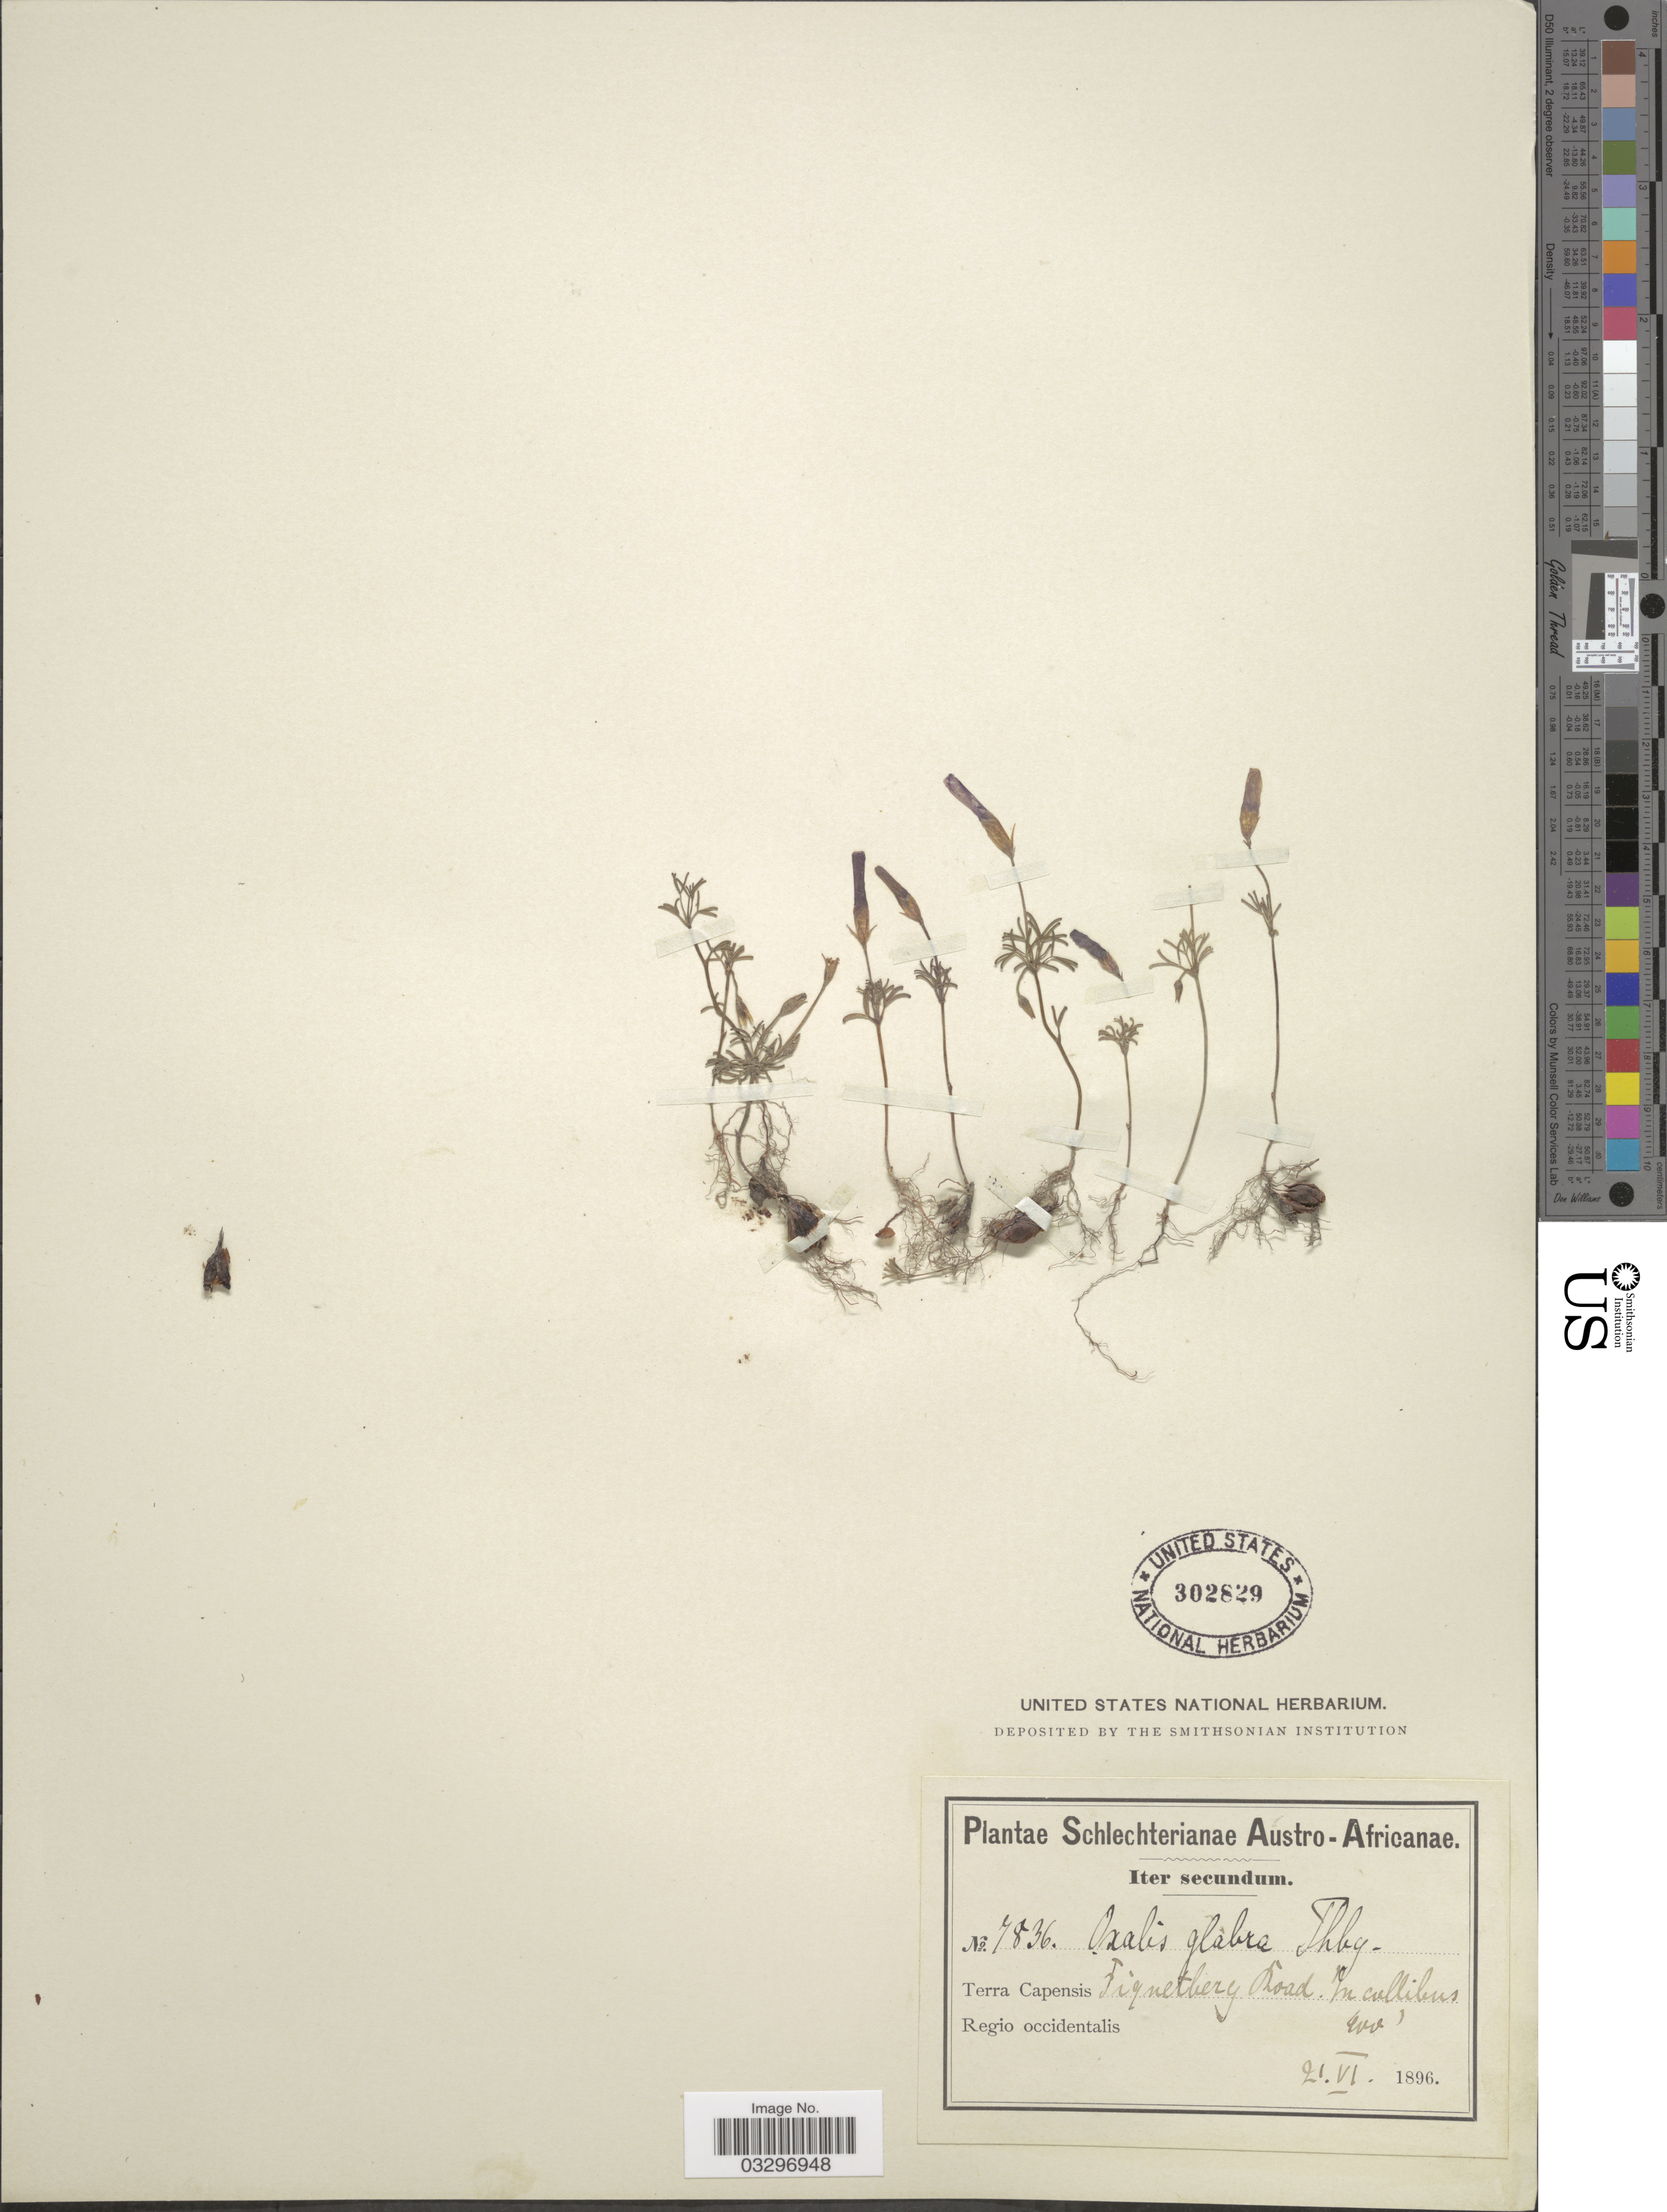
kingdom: Plantae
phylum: Tracheophyta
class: Magnoliopsida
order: Oxalidales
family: Oxalidaceae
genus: Oxalis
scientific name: Oxalis glabra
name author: Thunb.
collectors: Schlechter, --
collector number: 7836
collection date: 1896-06-21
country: South Africa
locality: Austro-Africanae. Terra Capensis. Piquetberg Road. In collibus. Regio occidentalis.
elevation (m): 122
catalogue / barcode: US 302829